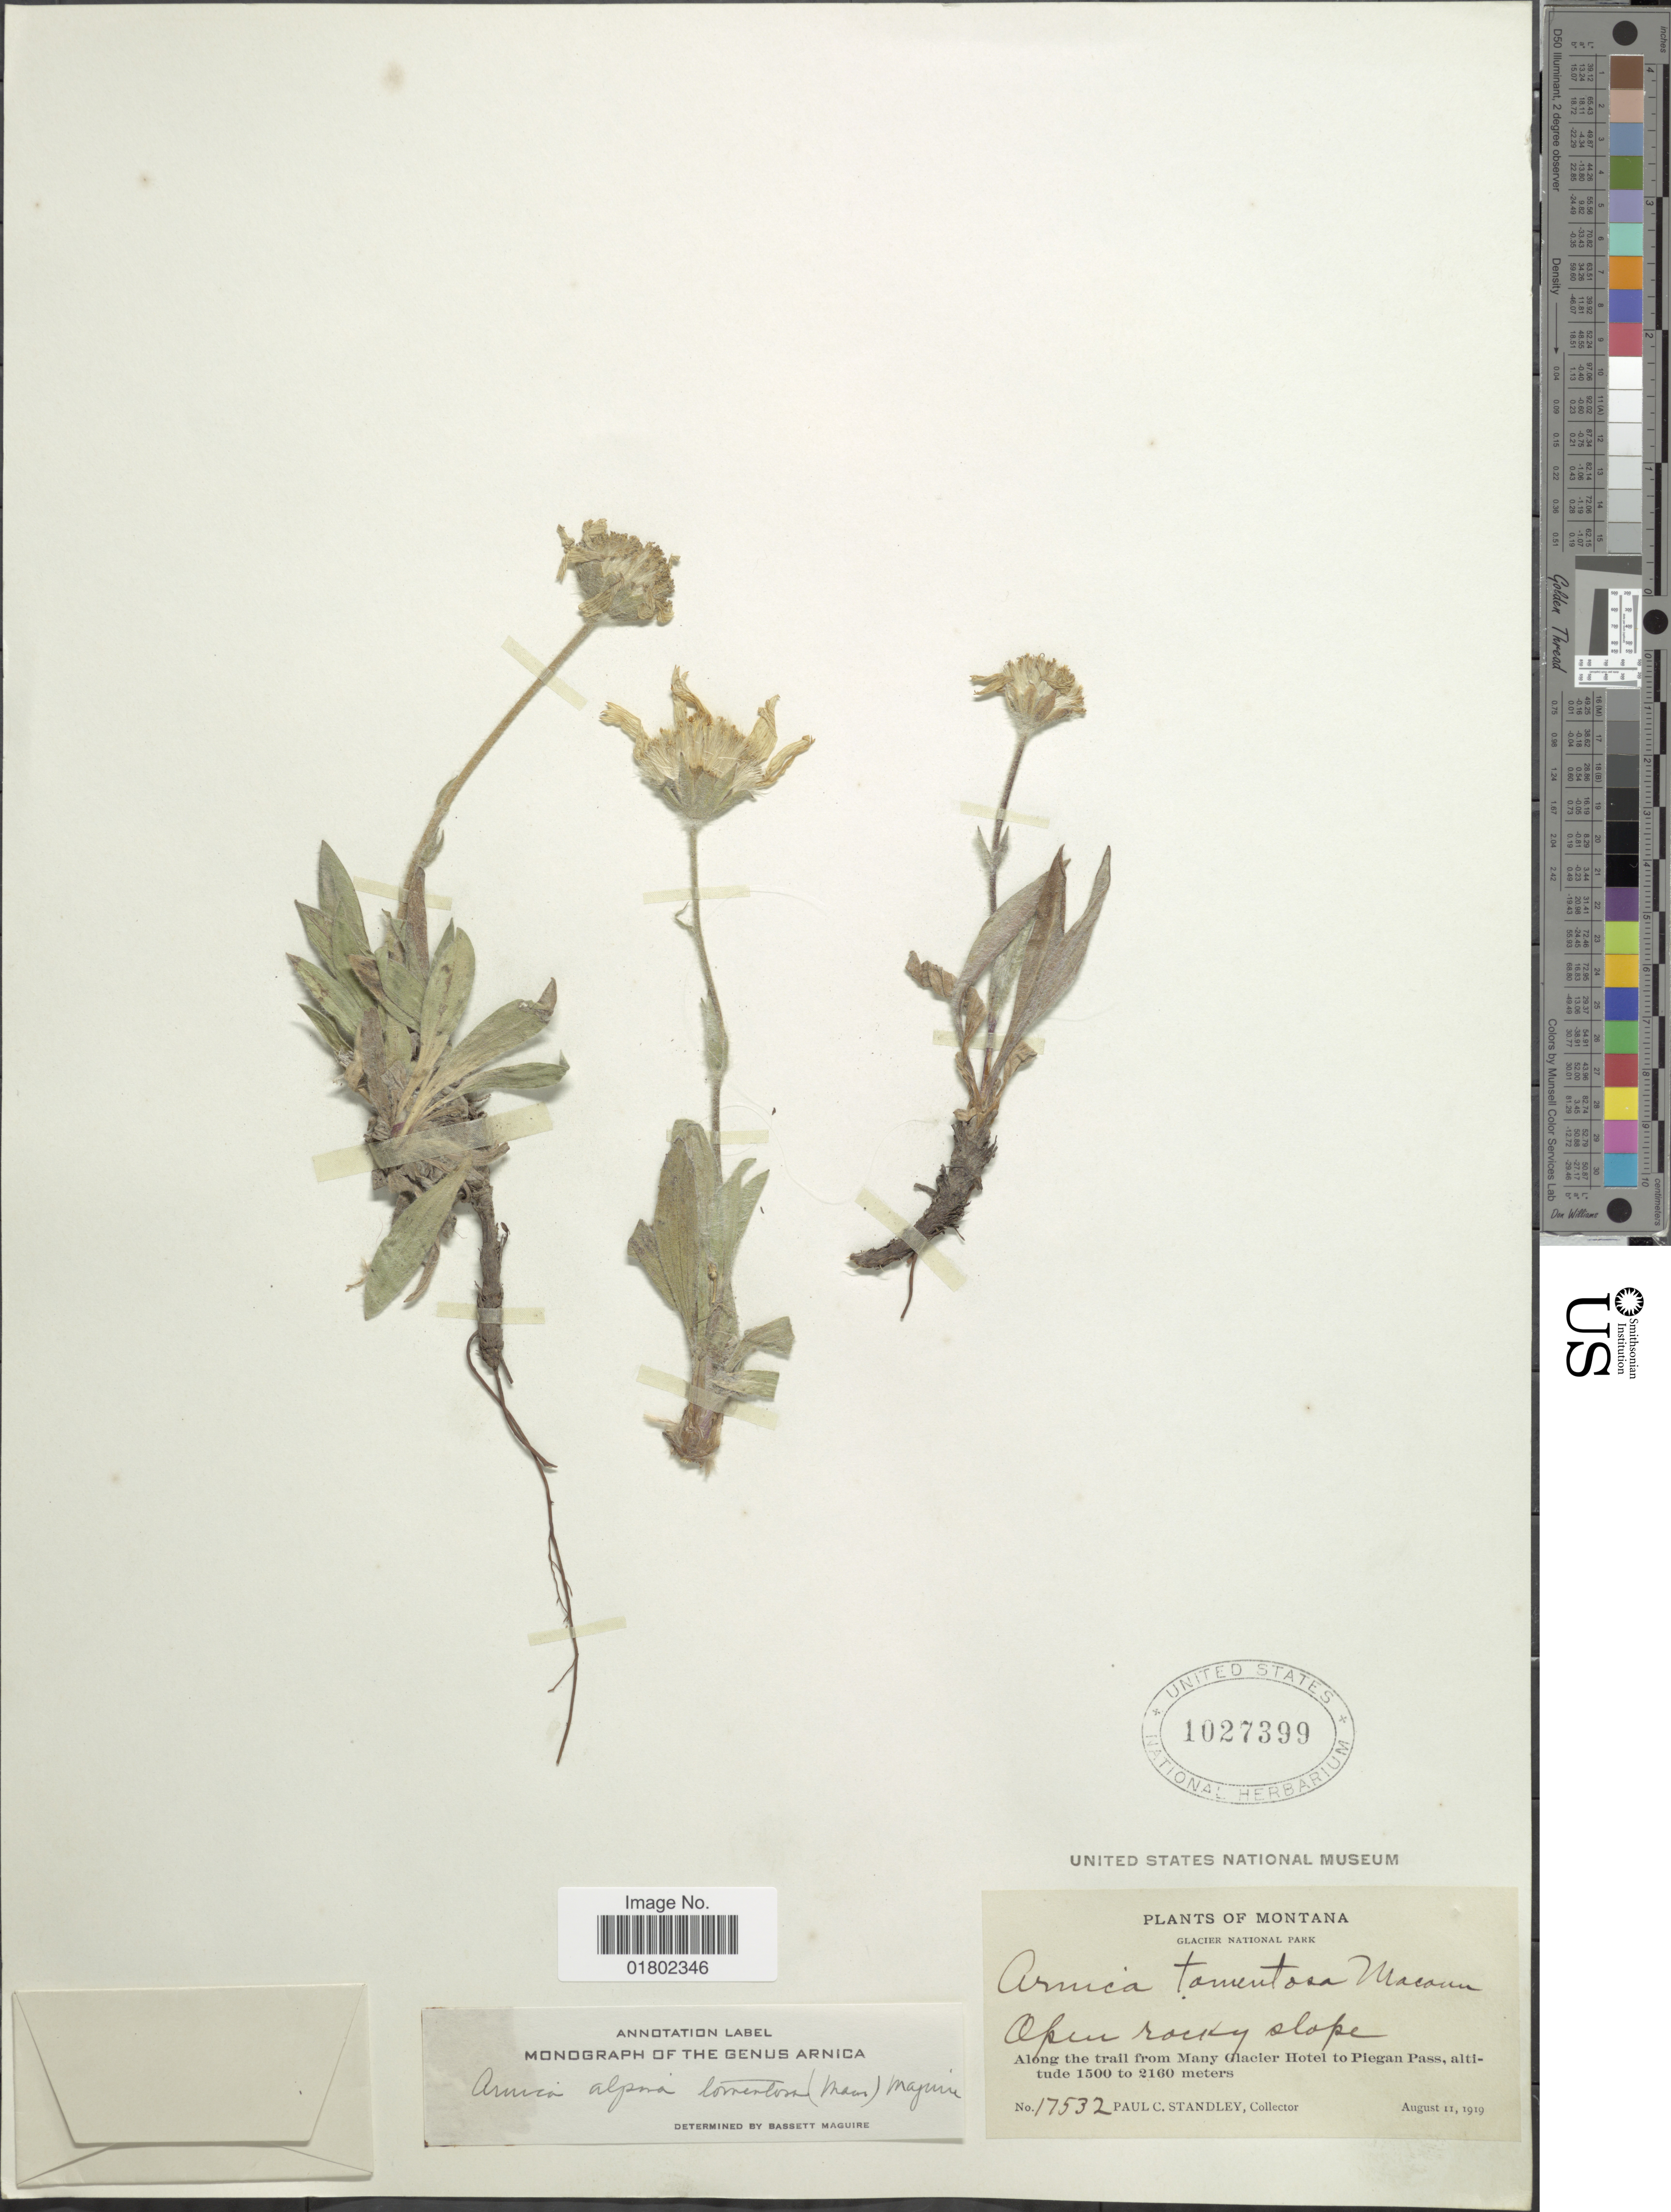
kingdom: Plantae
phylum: Tracheophyta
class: Magnoliopsida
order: Asterales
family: Asteraceae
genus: Arnica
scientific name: Arnica alpina subsp. tomentosa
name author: (Macoun) Maguire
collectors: P. C. Standley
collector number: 17532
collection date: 1919-08-11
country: United States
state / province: Montana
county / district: Glacier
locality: Glacier National Park, along the trail from Many Glacier Hotel to Piegan Pass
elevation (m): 1500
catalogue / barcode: US 1027399